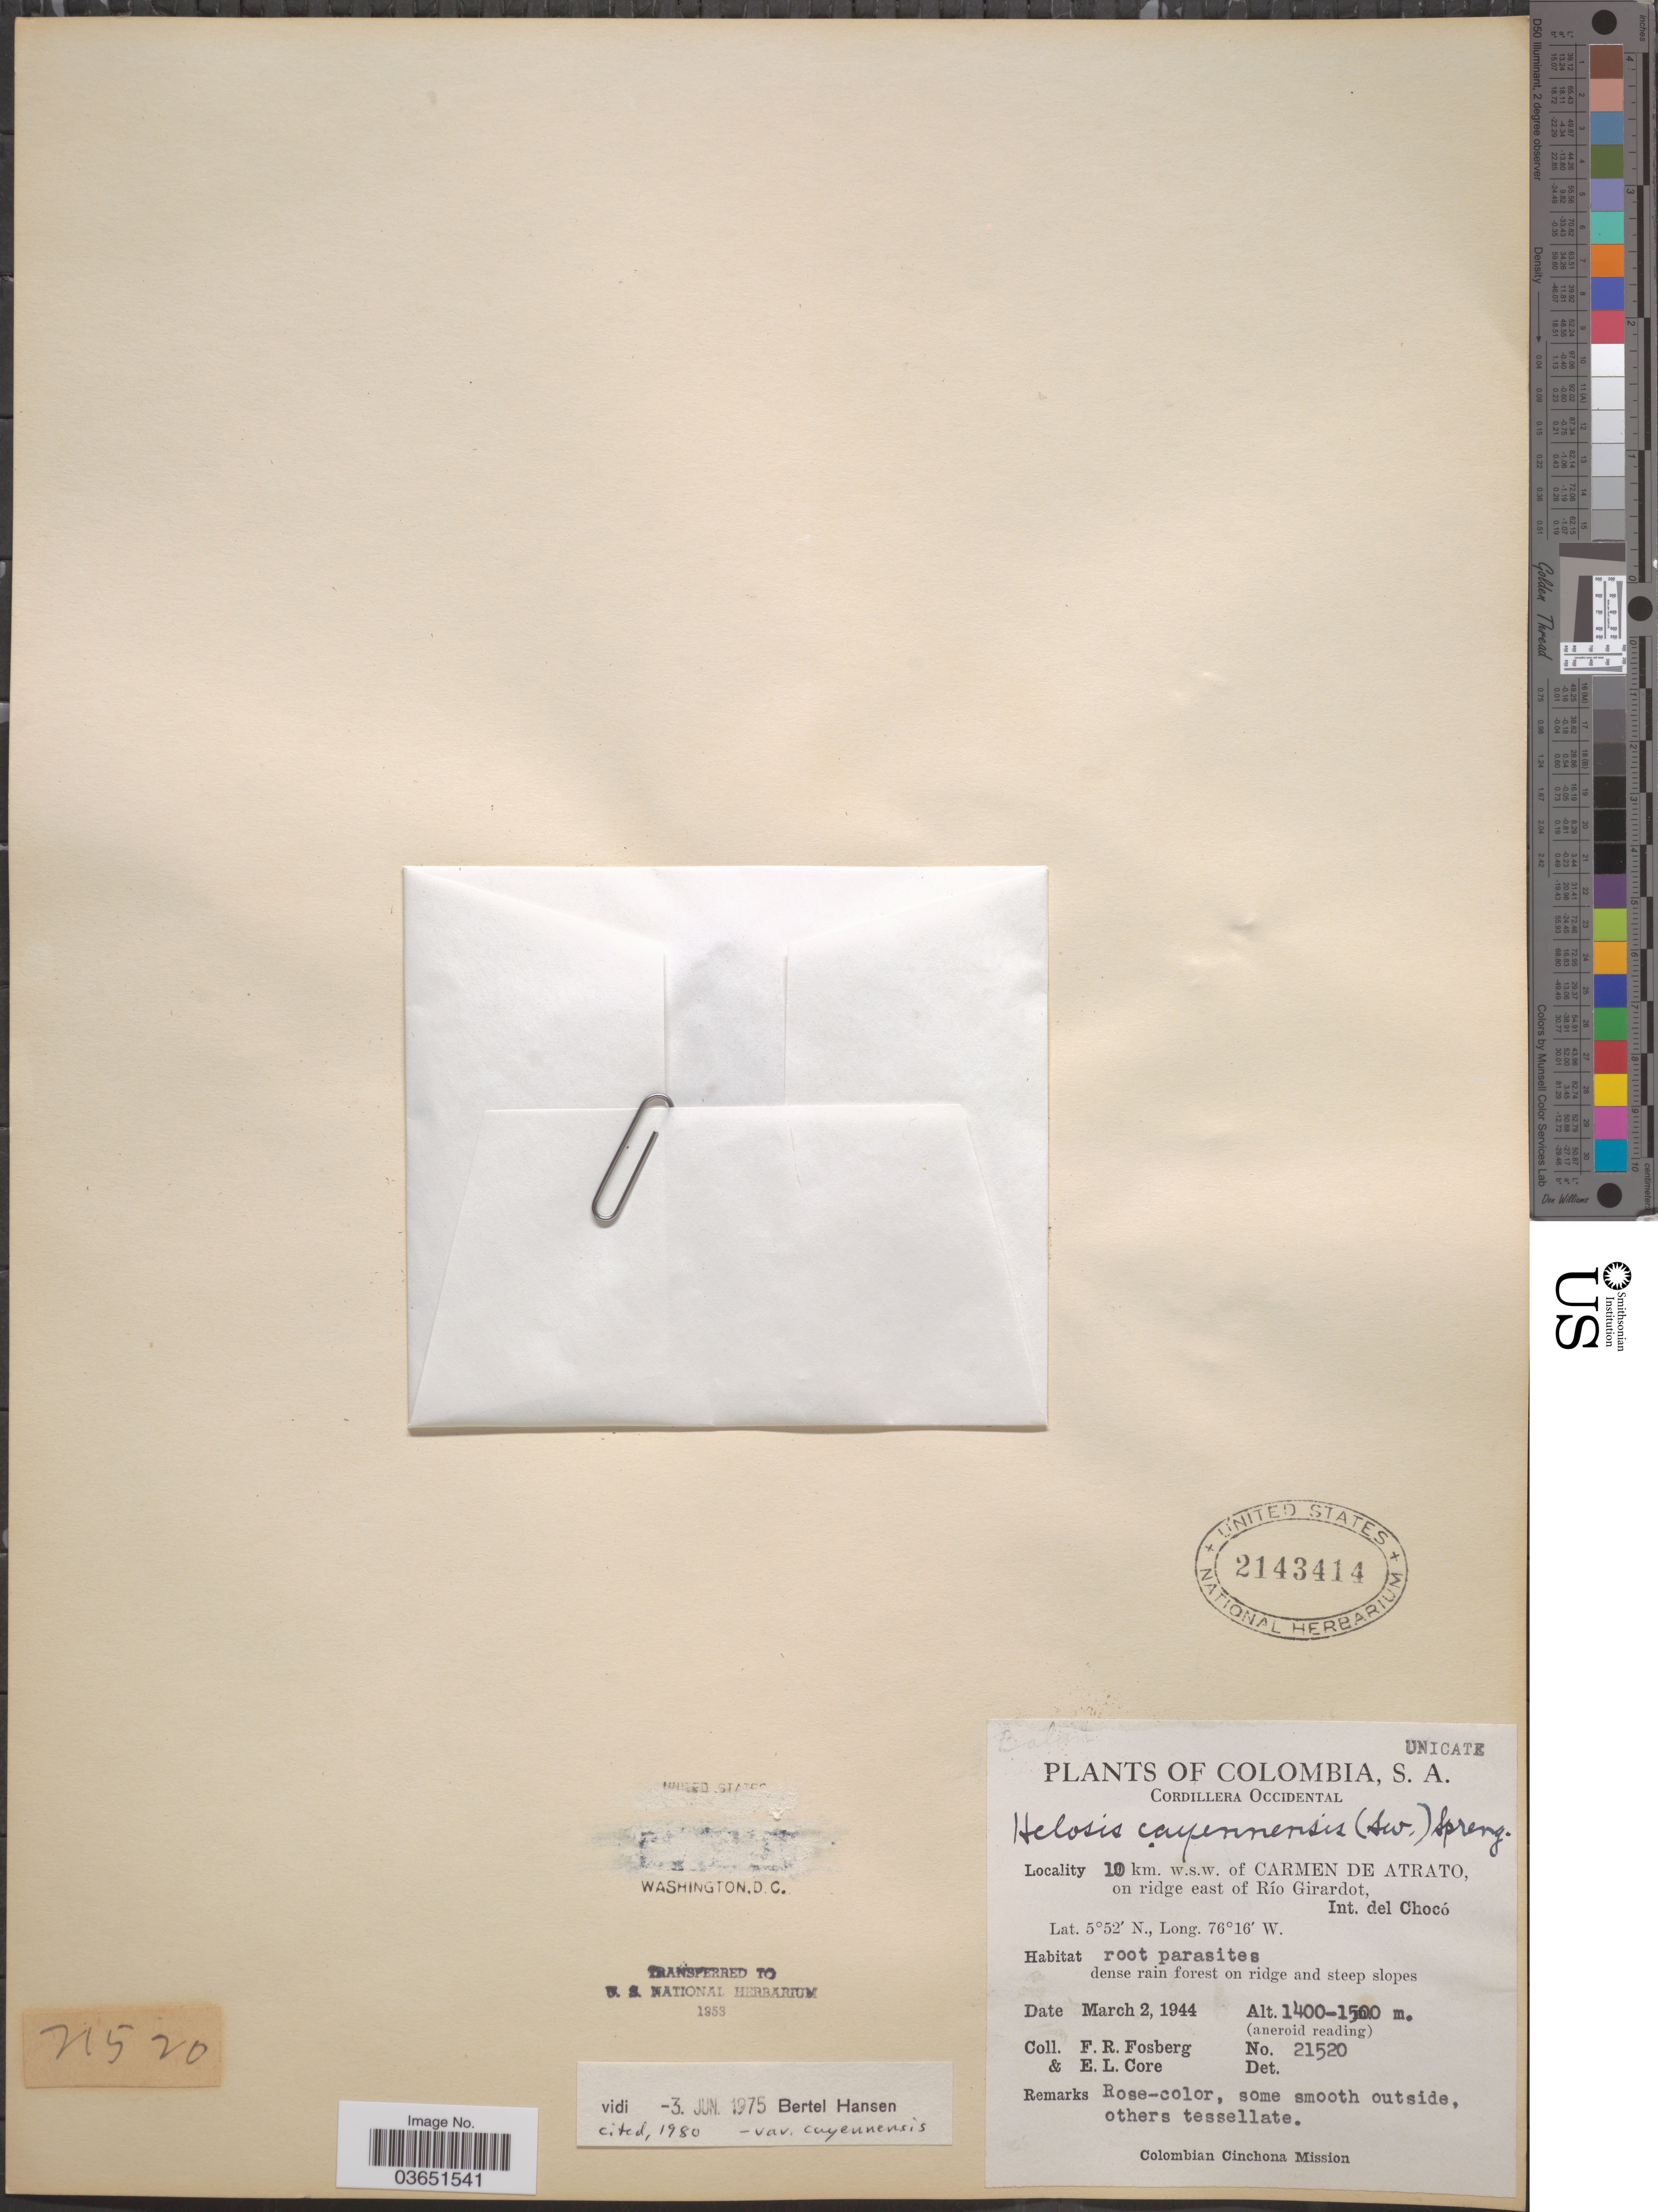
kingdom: Plantae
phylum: Tracheophyta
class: Magnoliopsida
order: Santalales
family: Balanophoraceae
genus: Helosis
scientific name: Helosis cayennensis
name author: (Sw.) Spreng.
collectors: F. R. Fosberg & E. Core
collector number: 21520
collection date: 1944-03-02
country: Colombia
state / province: Chocó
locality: Cordillera Occidental. 10 km. w.s.w. of Carmen de Atrato, on ridge east of Río Girardot, Int. del Chocó.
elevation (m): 1400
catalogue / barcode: US 2143414